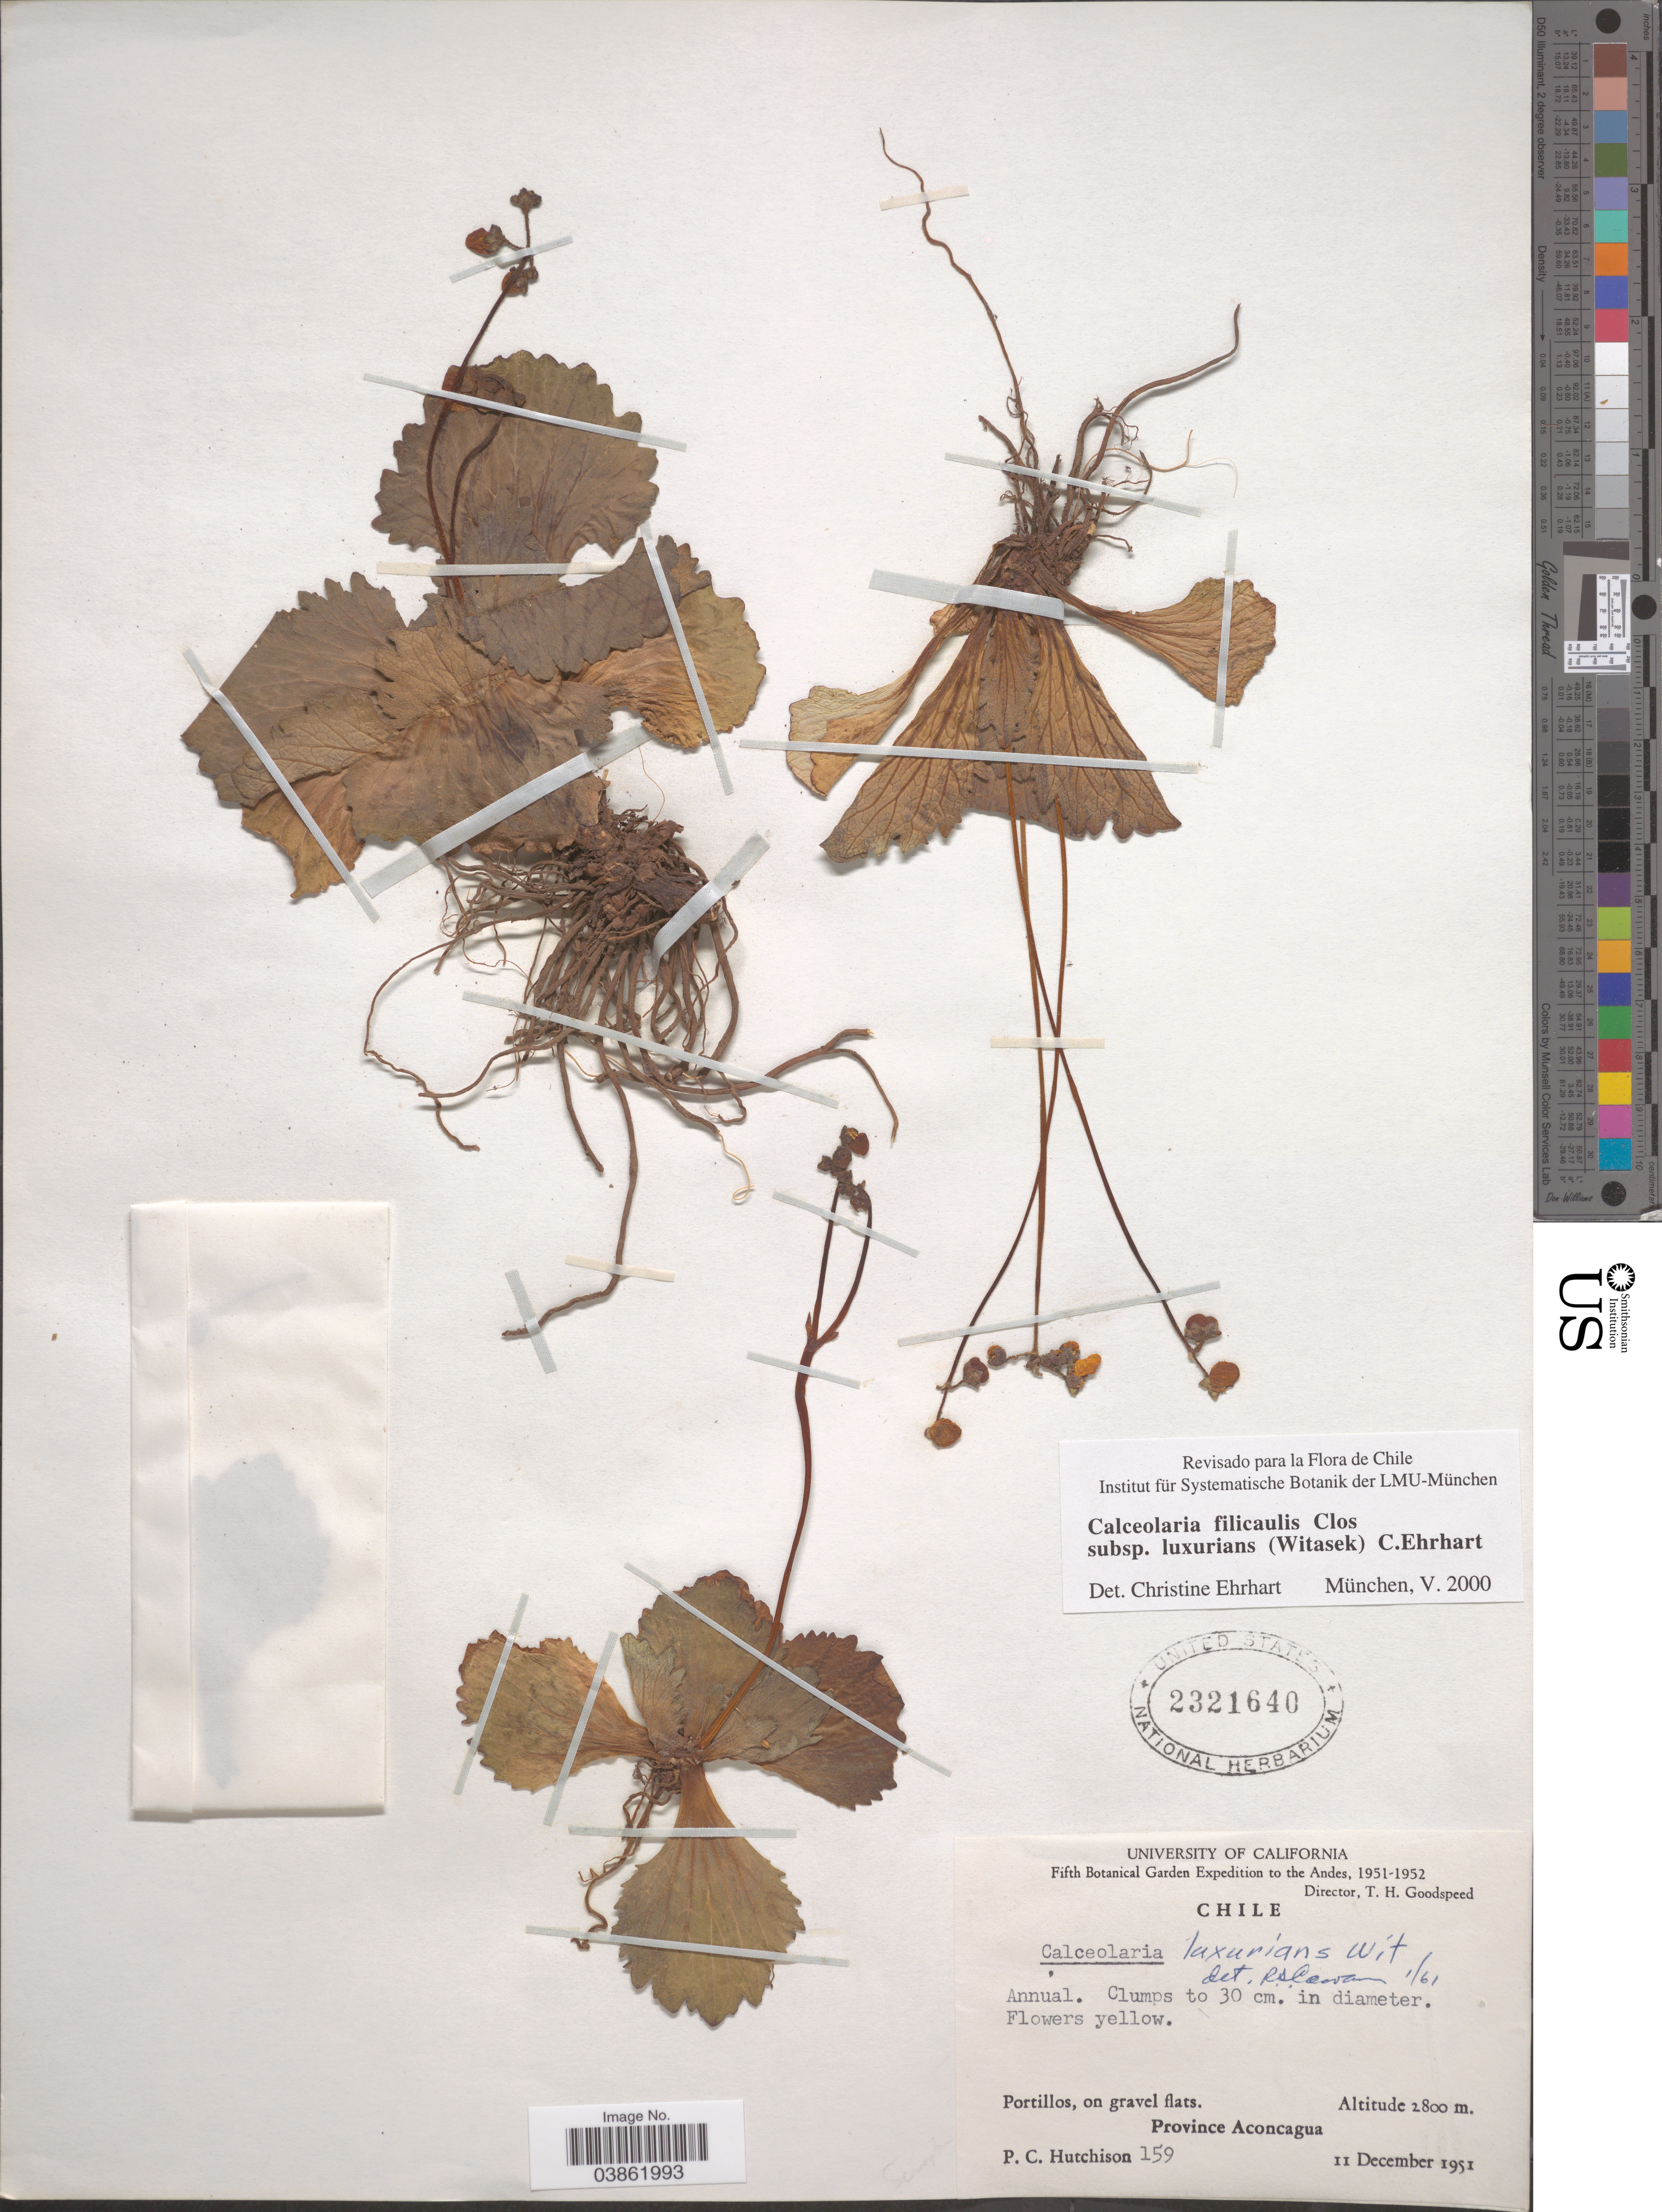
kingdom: Plantae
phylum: Tracheophyta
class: Magnoliopsida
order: Lamiales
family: Calceolariaceae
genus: Calceolaria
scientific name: Calceolaria filicaulis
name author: Clos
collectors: P. C. Hutchison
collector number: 159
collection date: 1951-12-11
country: Chile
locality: The Andes. Province Aconcagua.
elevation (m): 2800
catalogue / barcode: US 2321640